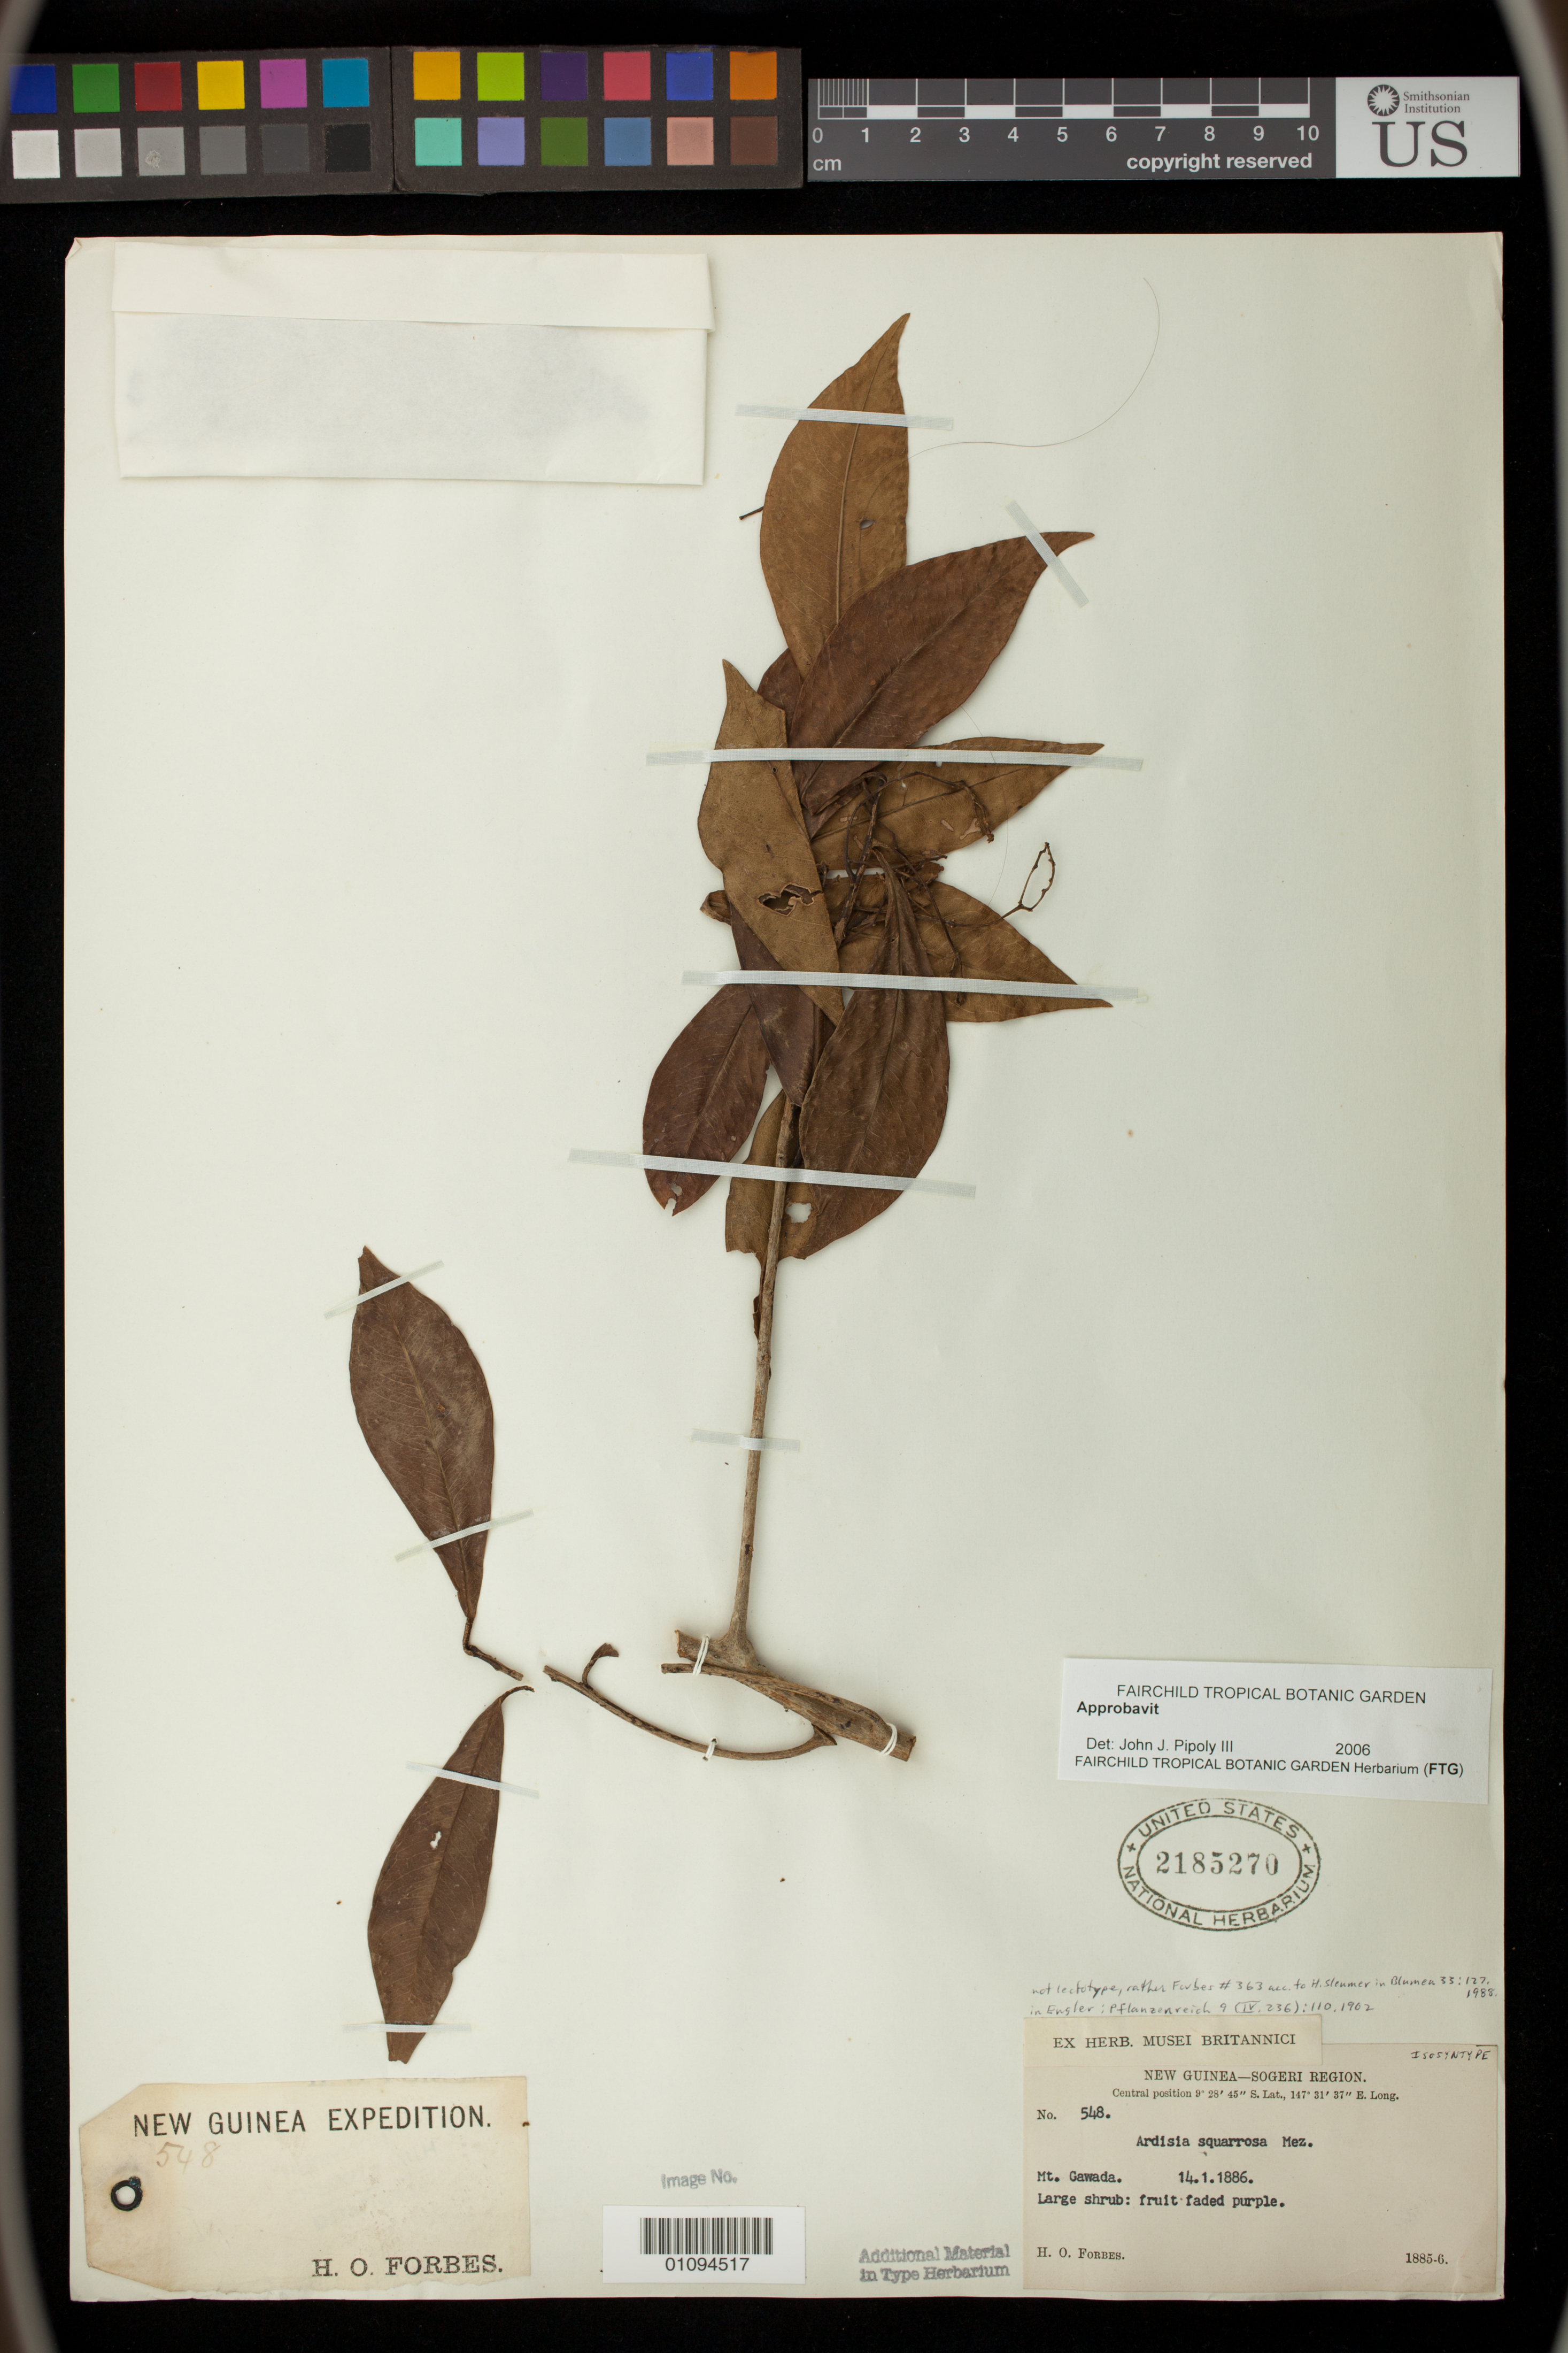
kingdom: Plantae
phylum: Tracheophyta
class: Magnoliopsida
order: Ericales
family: Primulaceae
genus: Ardisia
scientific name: Ardisia squarrosa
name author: Mez in Engl.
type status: Isosyntype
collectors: H. O. Forbes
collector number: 548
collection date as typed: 1885 to -- --- 1886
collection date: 1885/1886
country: Papua New Guinea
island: New Guinea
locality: Sogeri region.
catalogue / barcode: US 2185270